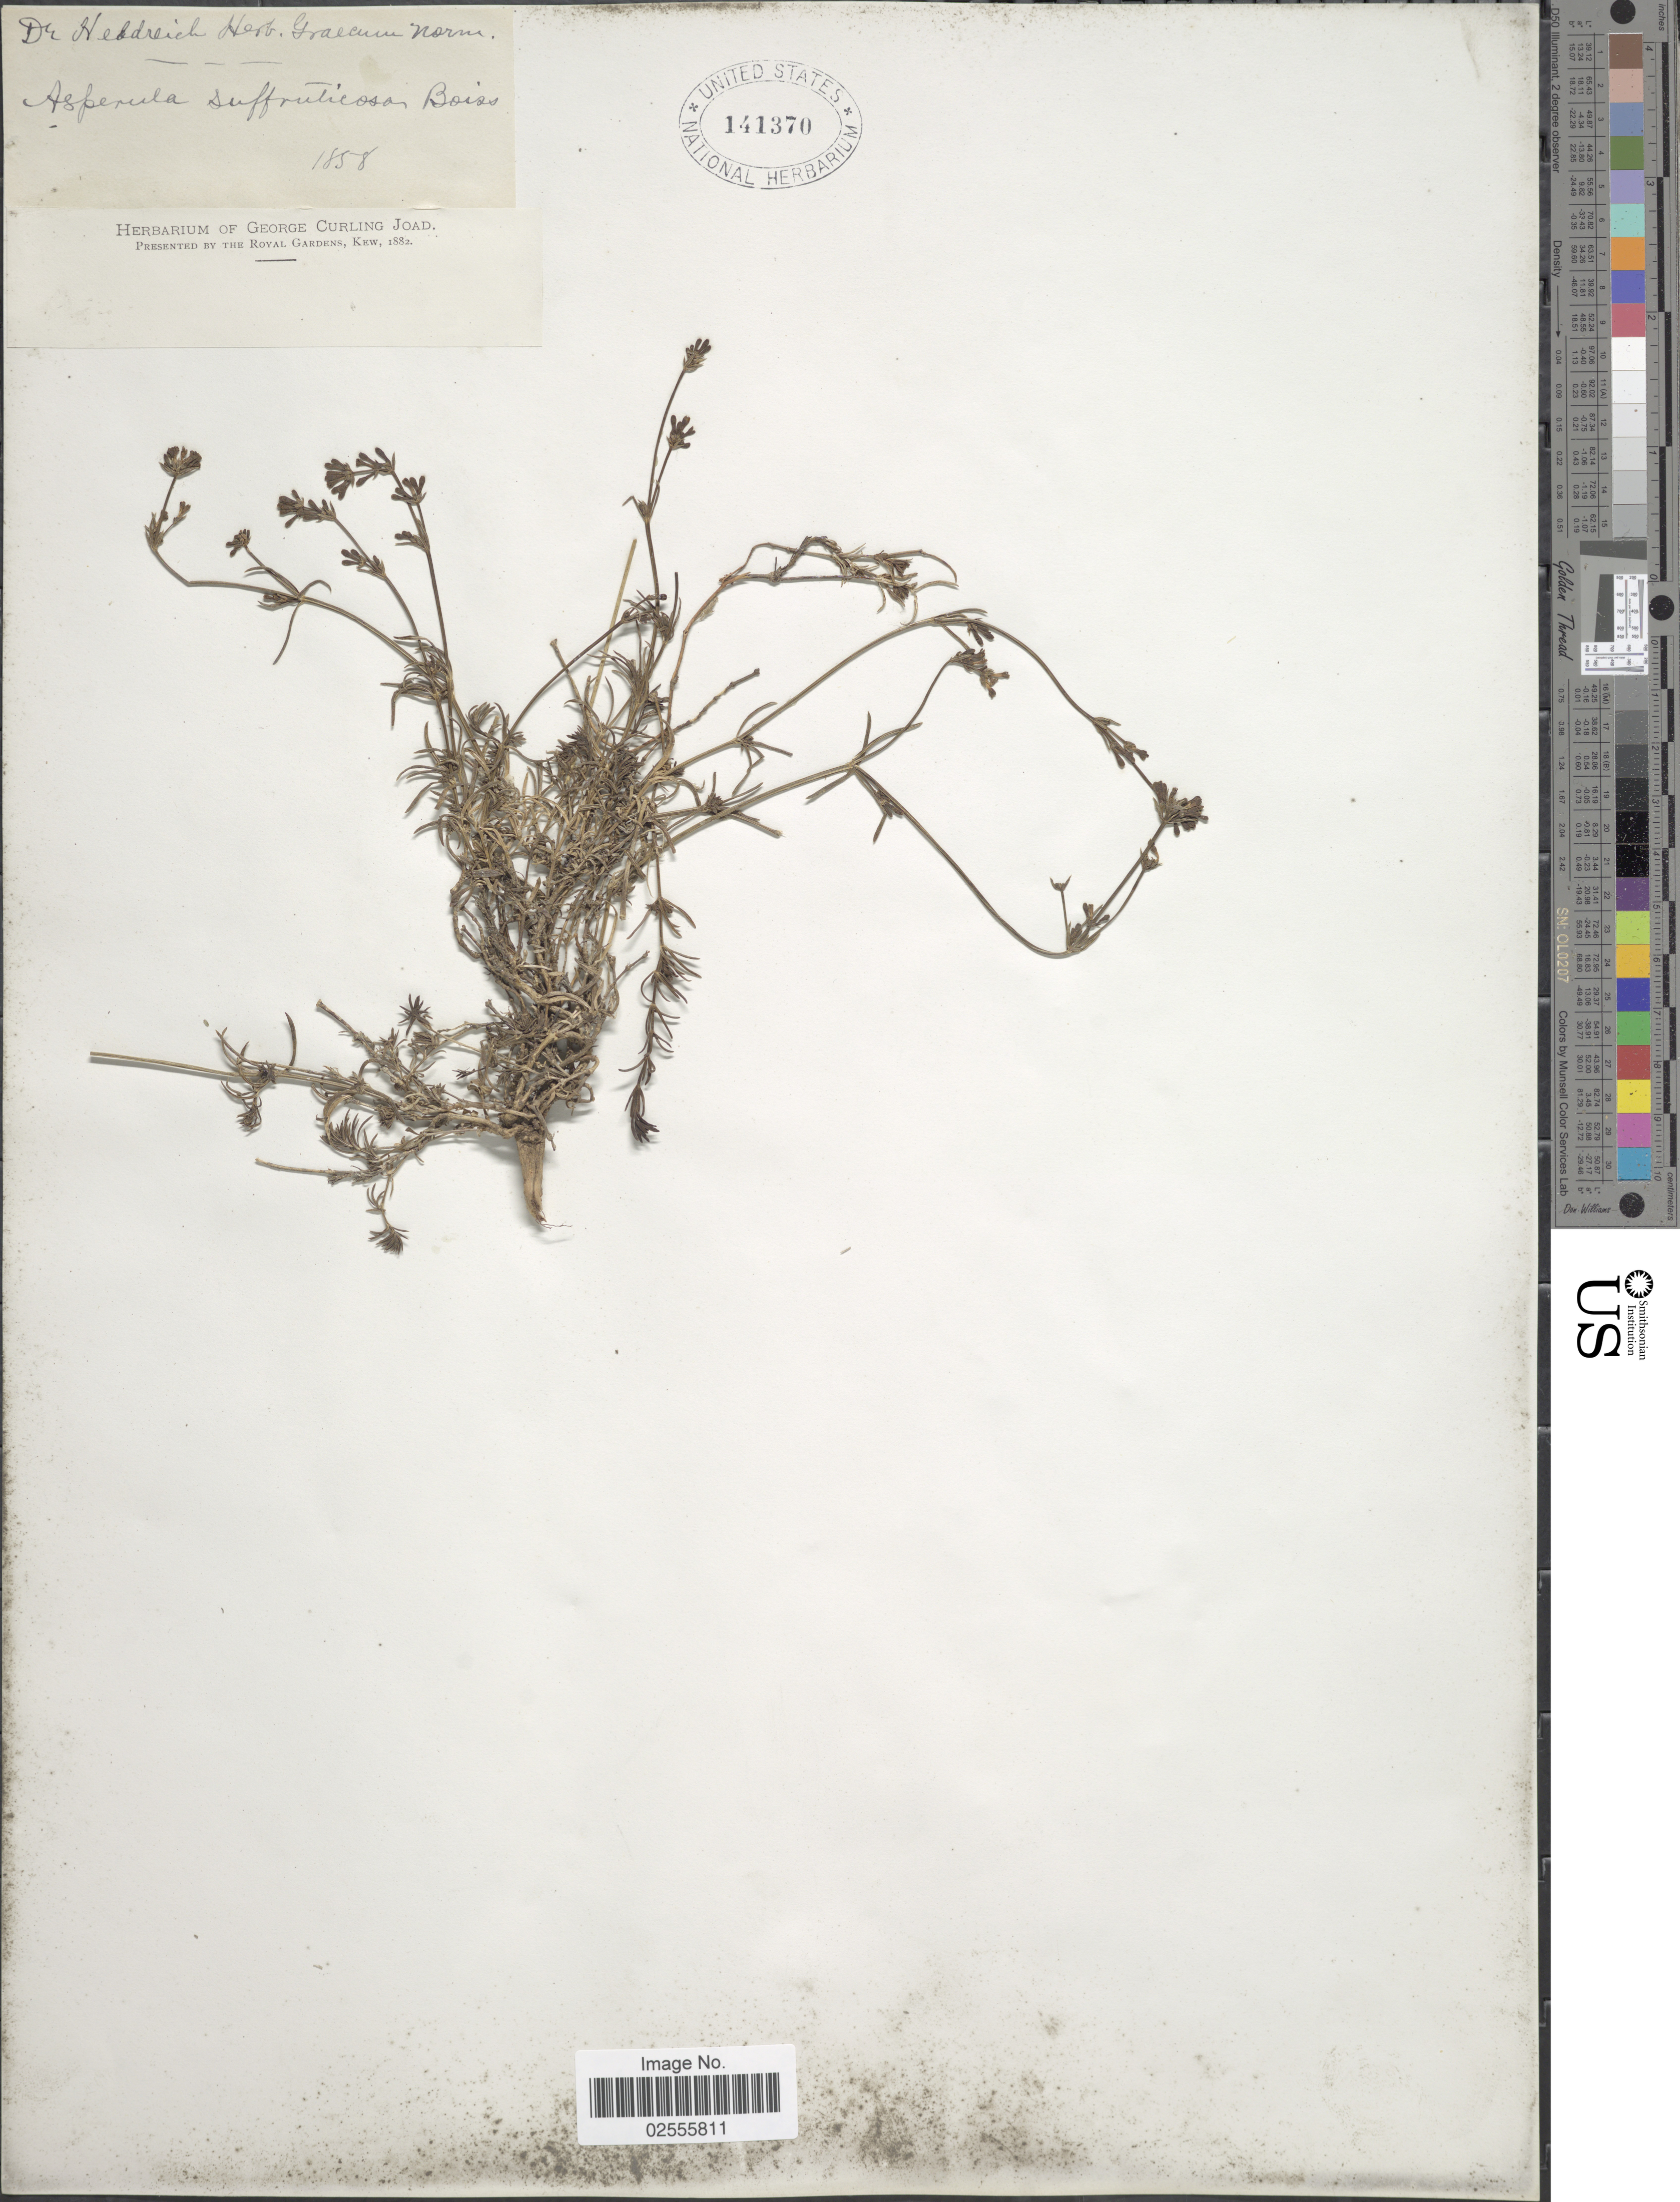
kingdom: Plantae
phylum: Tracheophyta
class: Magnoliopsida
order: Gentianales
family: Rubiaceae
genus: Asperula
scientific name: Asperula suffruticosa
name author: Boiss. & Heldr.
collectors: -. De Heldreich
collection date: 1858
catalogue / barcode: US 141370